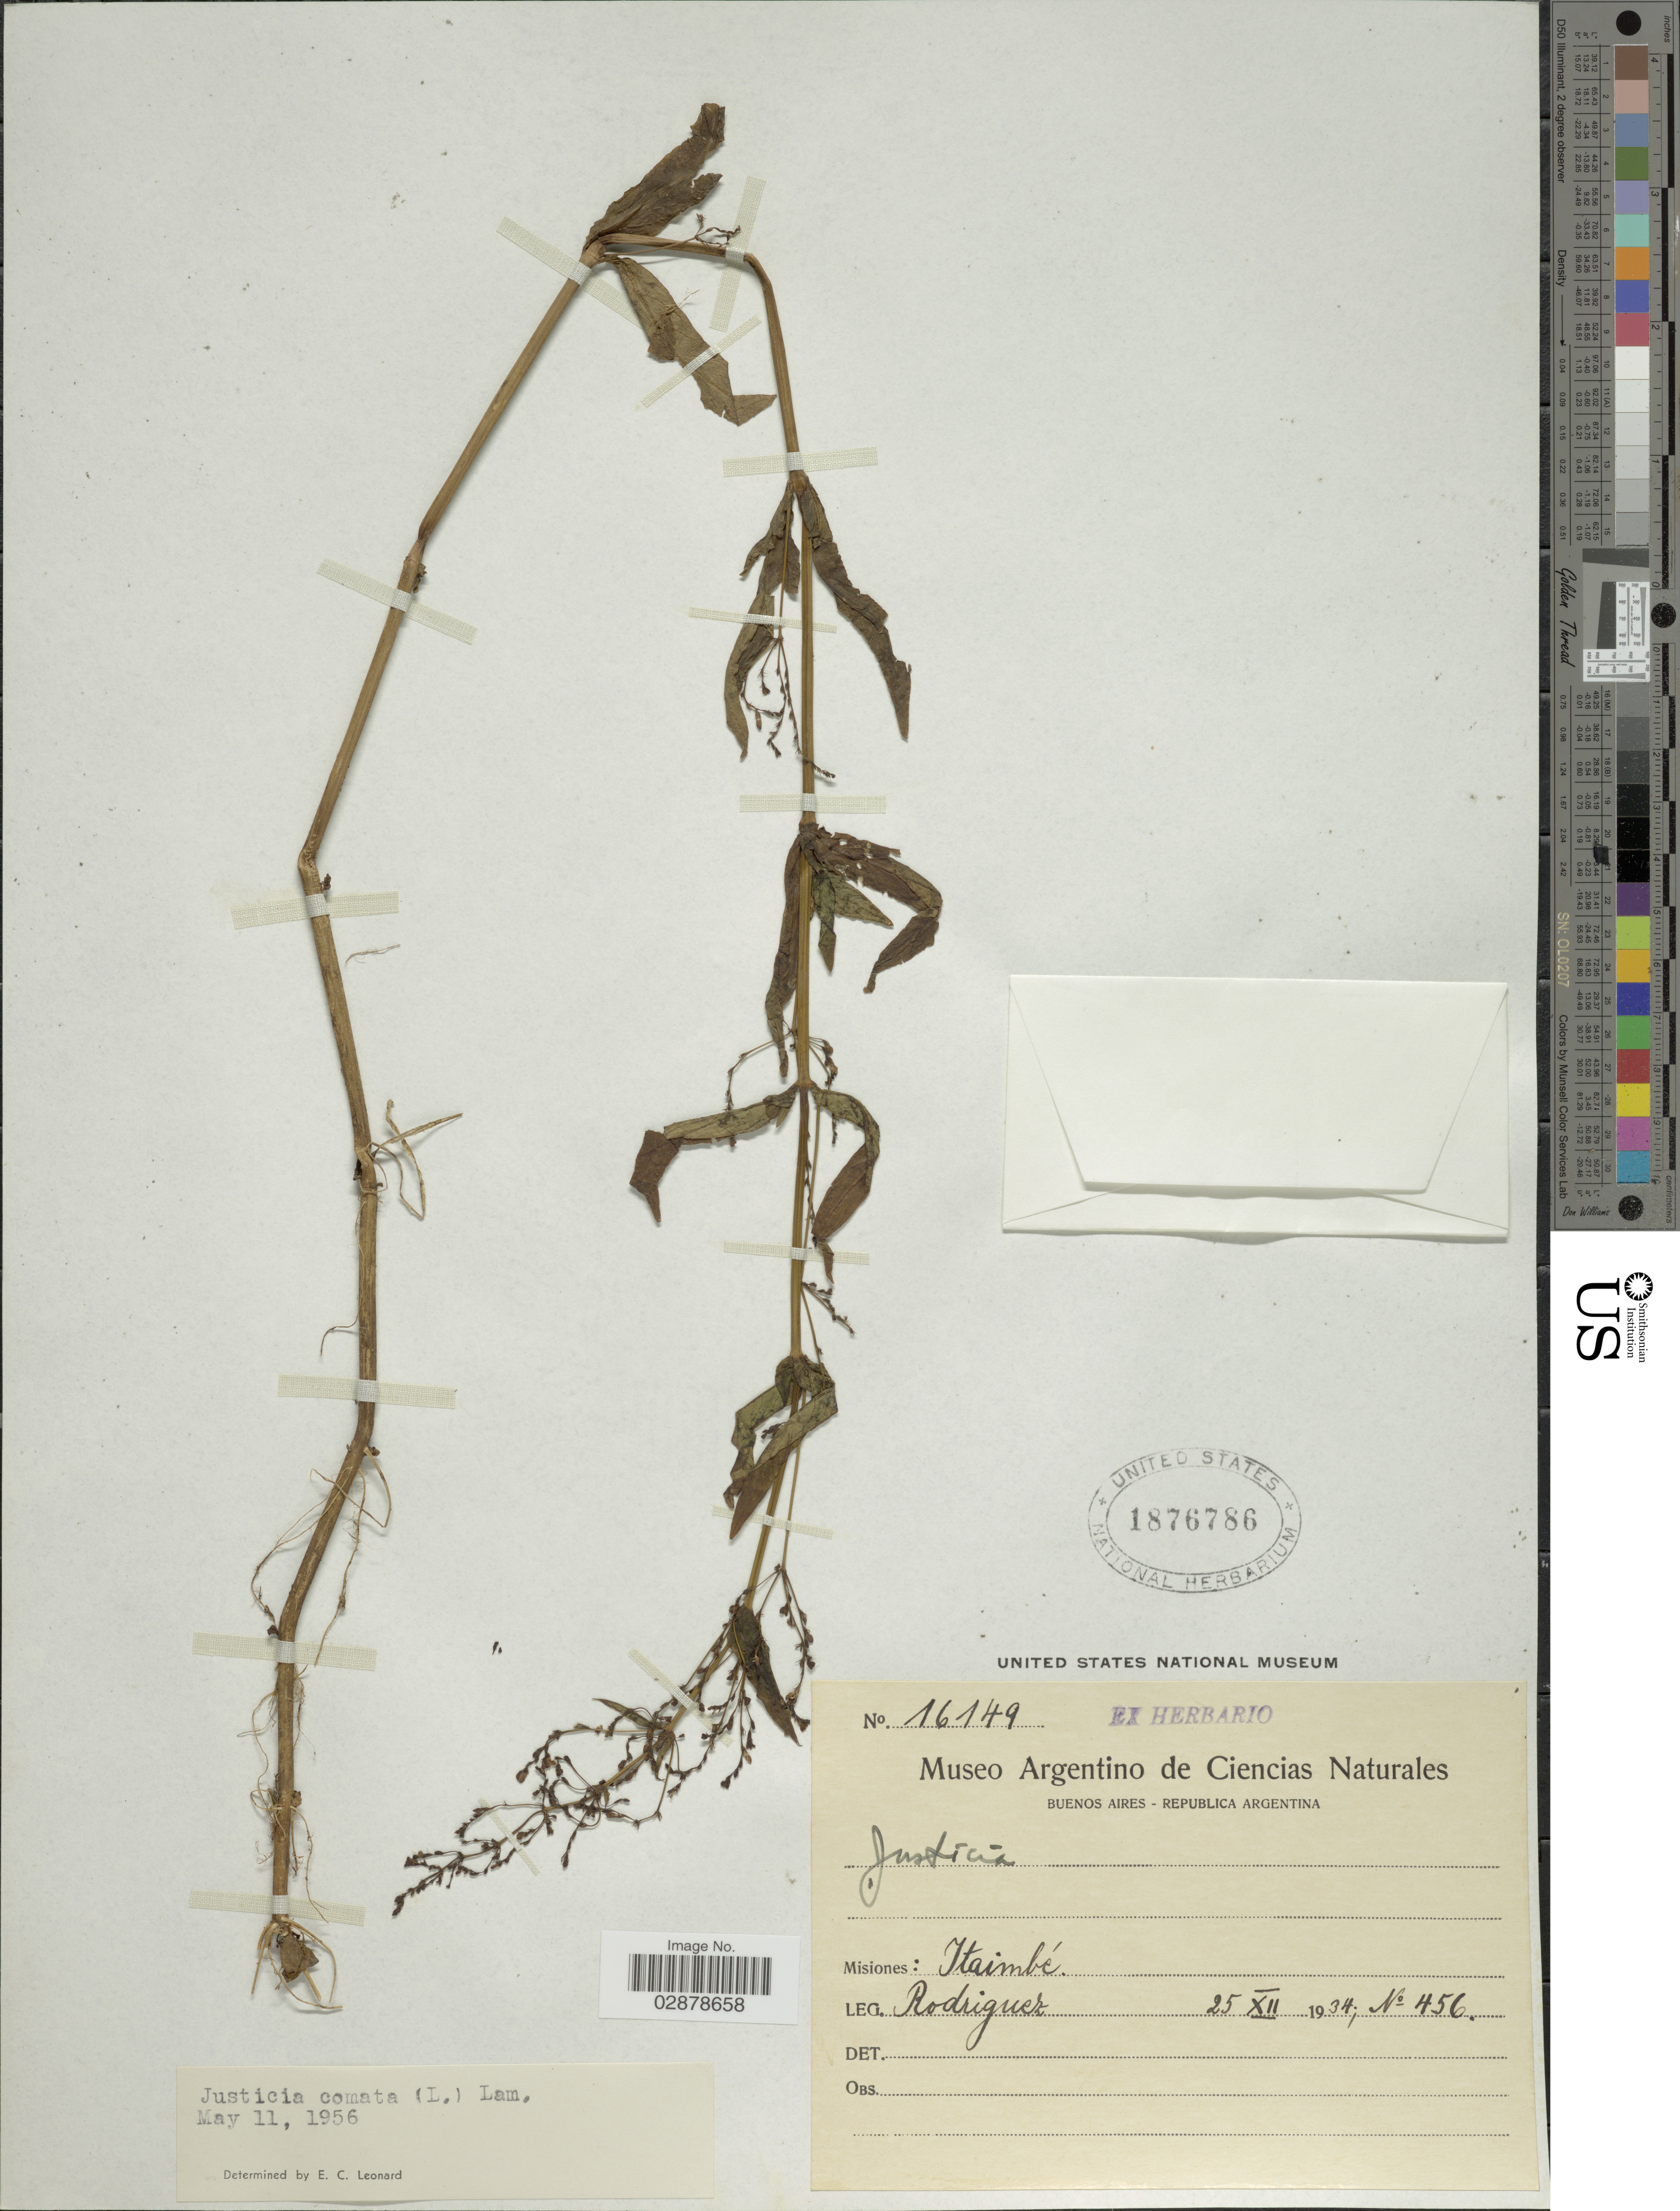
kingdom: Plantae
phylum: Tracheophyta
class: Magnoliopsida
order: Lamiales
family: Acanthaceae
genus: Justicia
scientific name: Justicia comata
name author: (L.) Lam.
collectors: Rodriguez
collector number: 456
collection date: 1934-12-25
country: Argentina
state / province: Misiones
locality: Misiones: Itaimbé.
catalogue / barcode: US 1876786